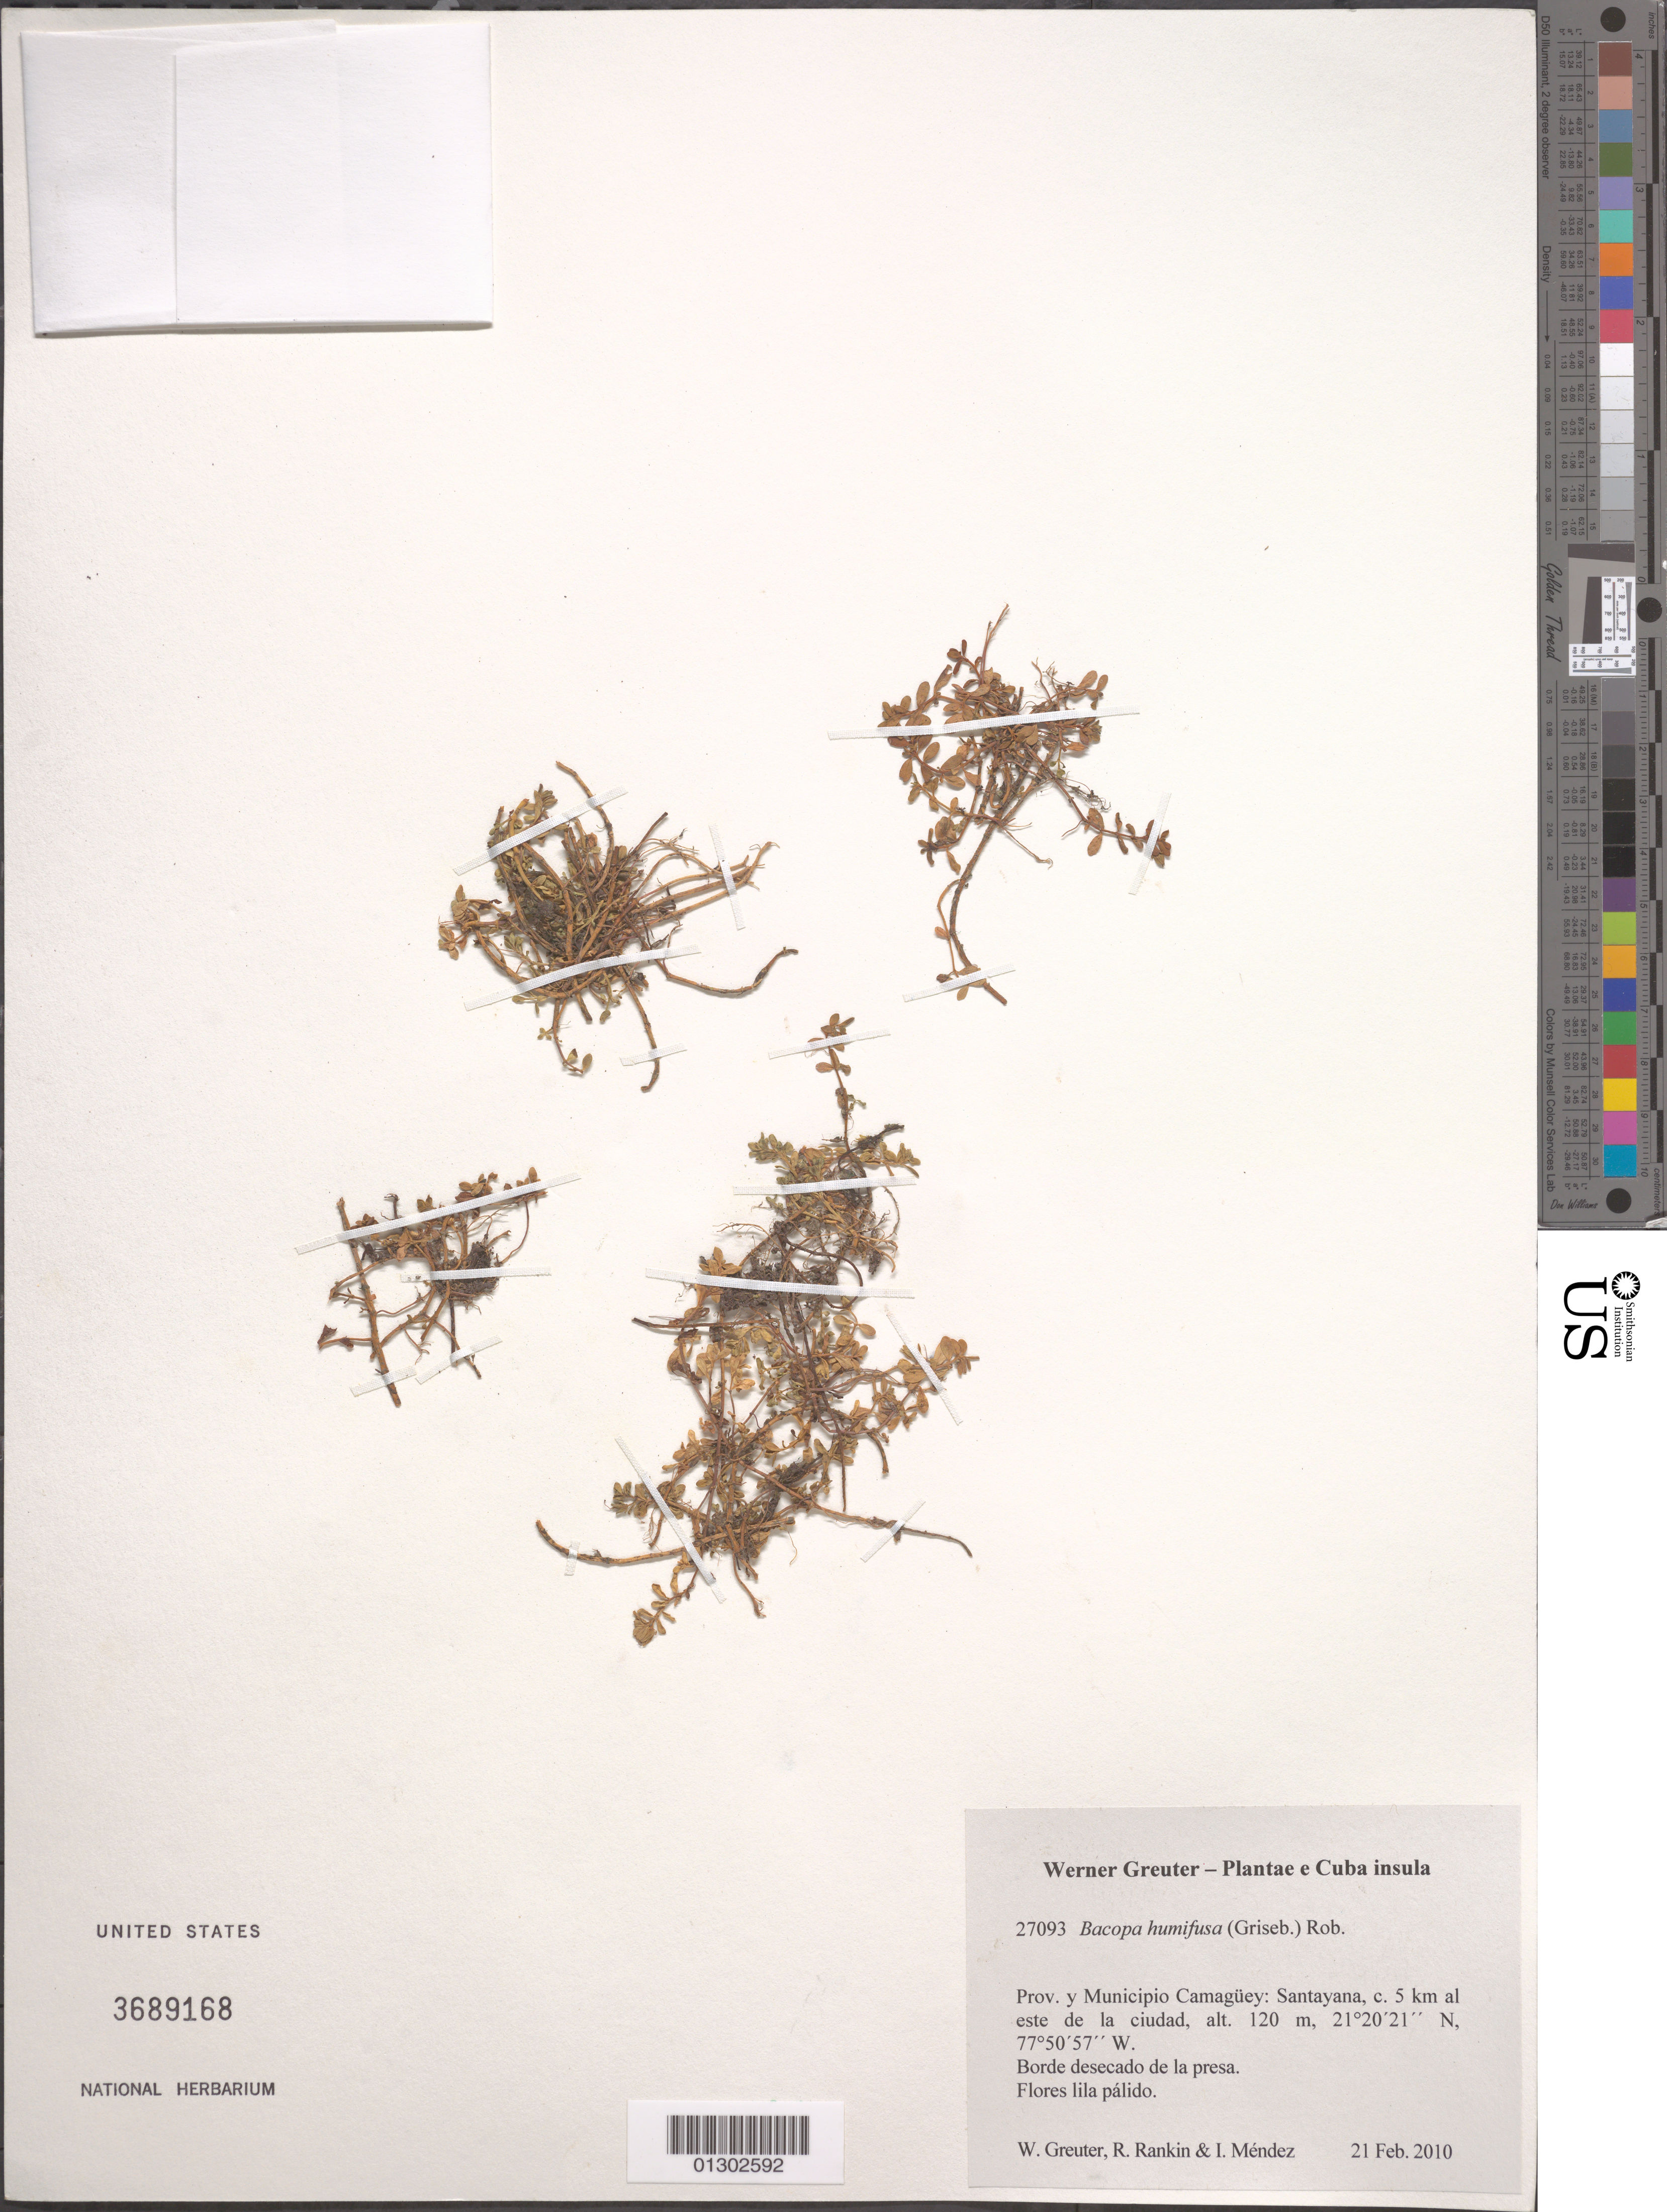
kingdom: Plantae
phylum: Tracheophyta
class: Magnoliopsida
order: Lamiales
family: Plantaginaceae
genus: Bacopa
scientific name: Bacopa humifusa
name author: (Griseb.) B.L. Rob.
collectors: W. R. Greuter, R. Rankin Rodriguez & I. Méndez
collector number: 27093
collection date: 2010-02-21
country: Cuba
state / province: Camagüey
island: Cuba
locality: Municipio Camagüey, Santayana, ca. 5 km al este de la ciudad.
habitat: Borde desecado de la presa.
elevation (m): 120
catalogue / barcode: US 3689168